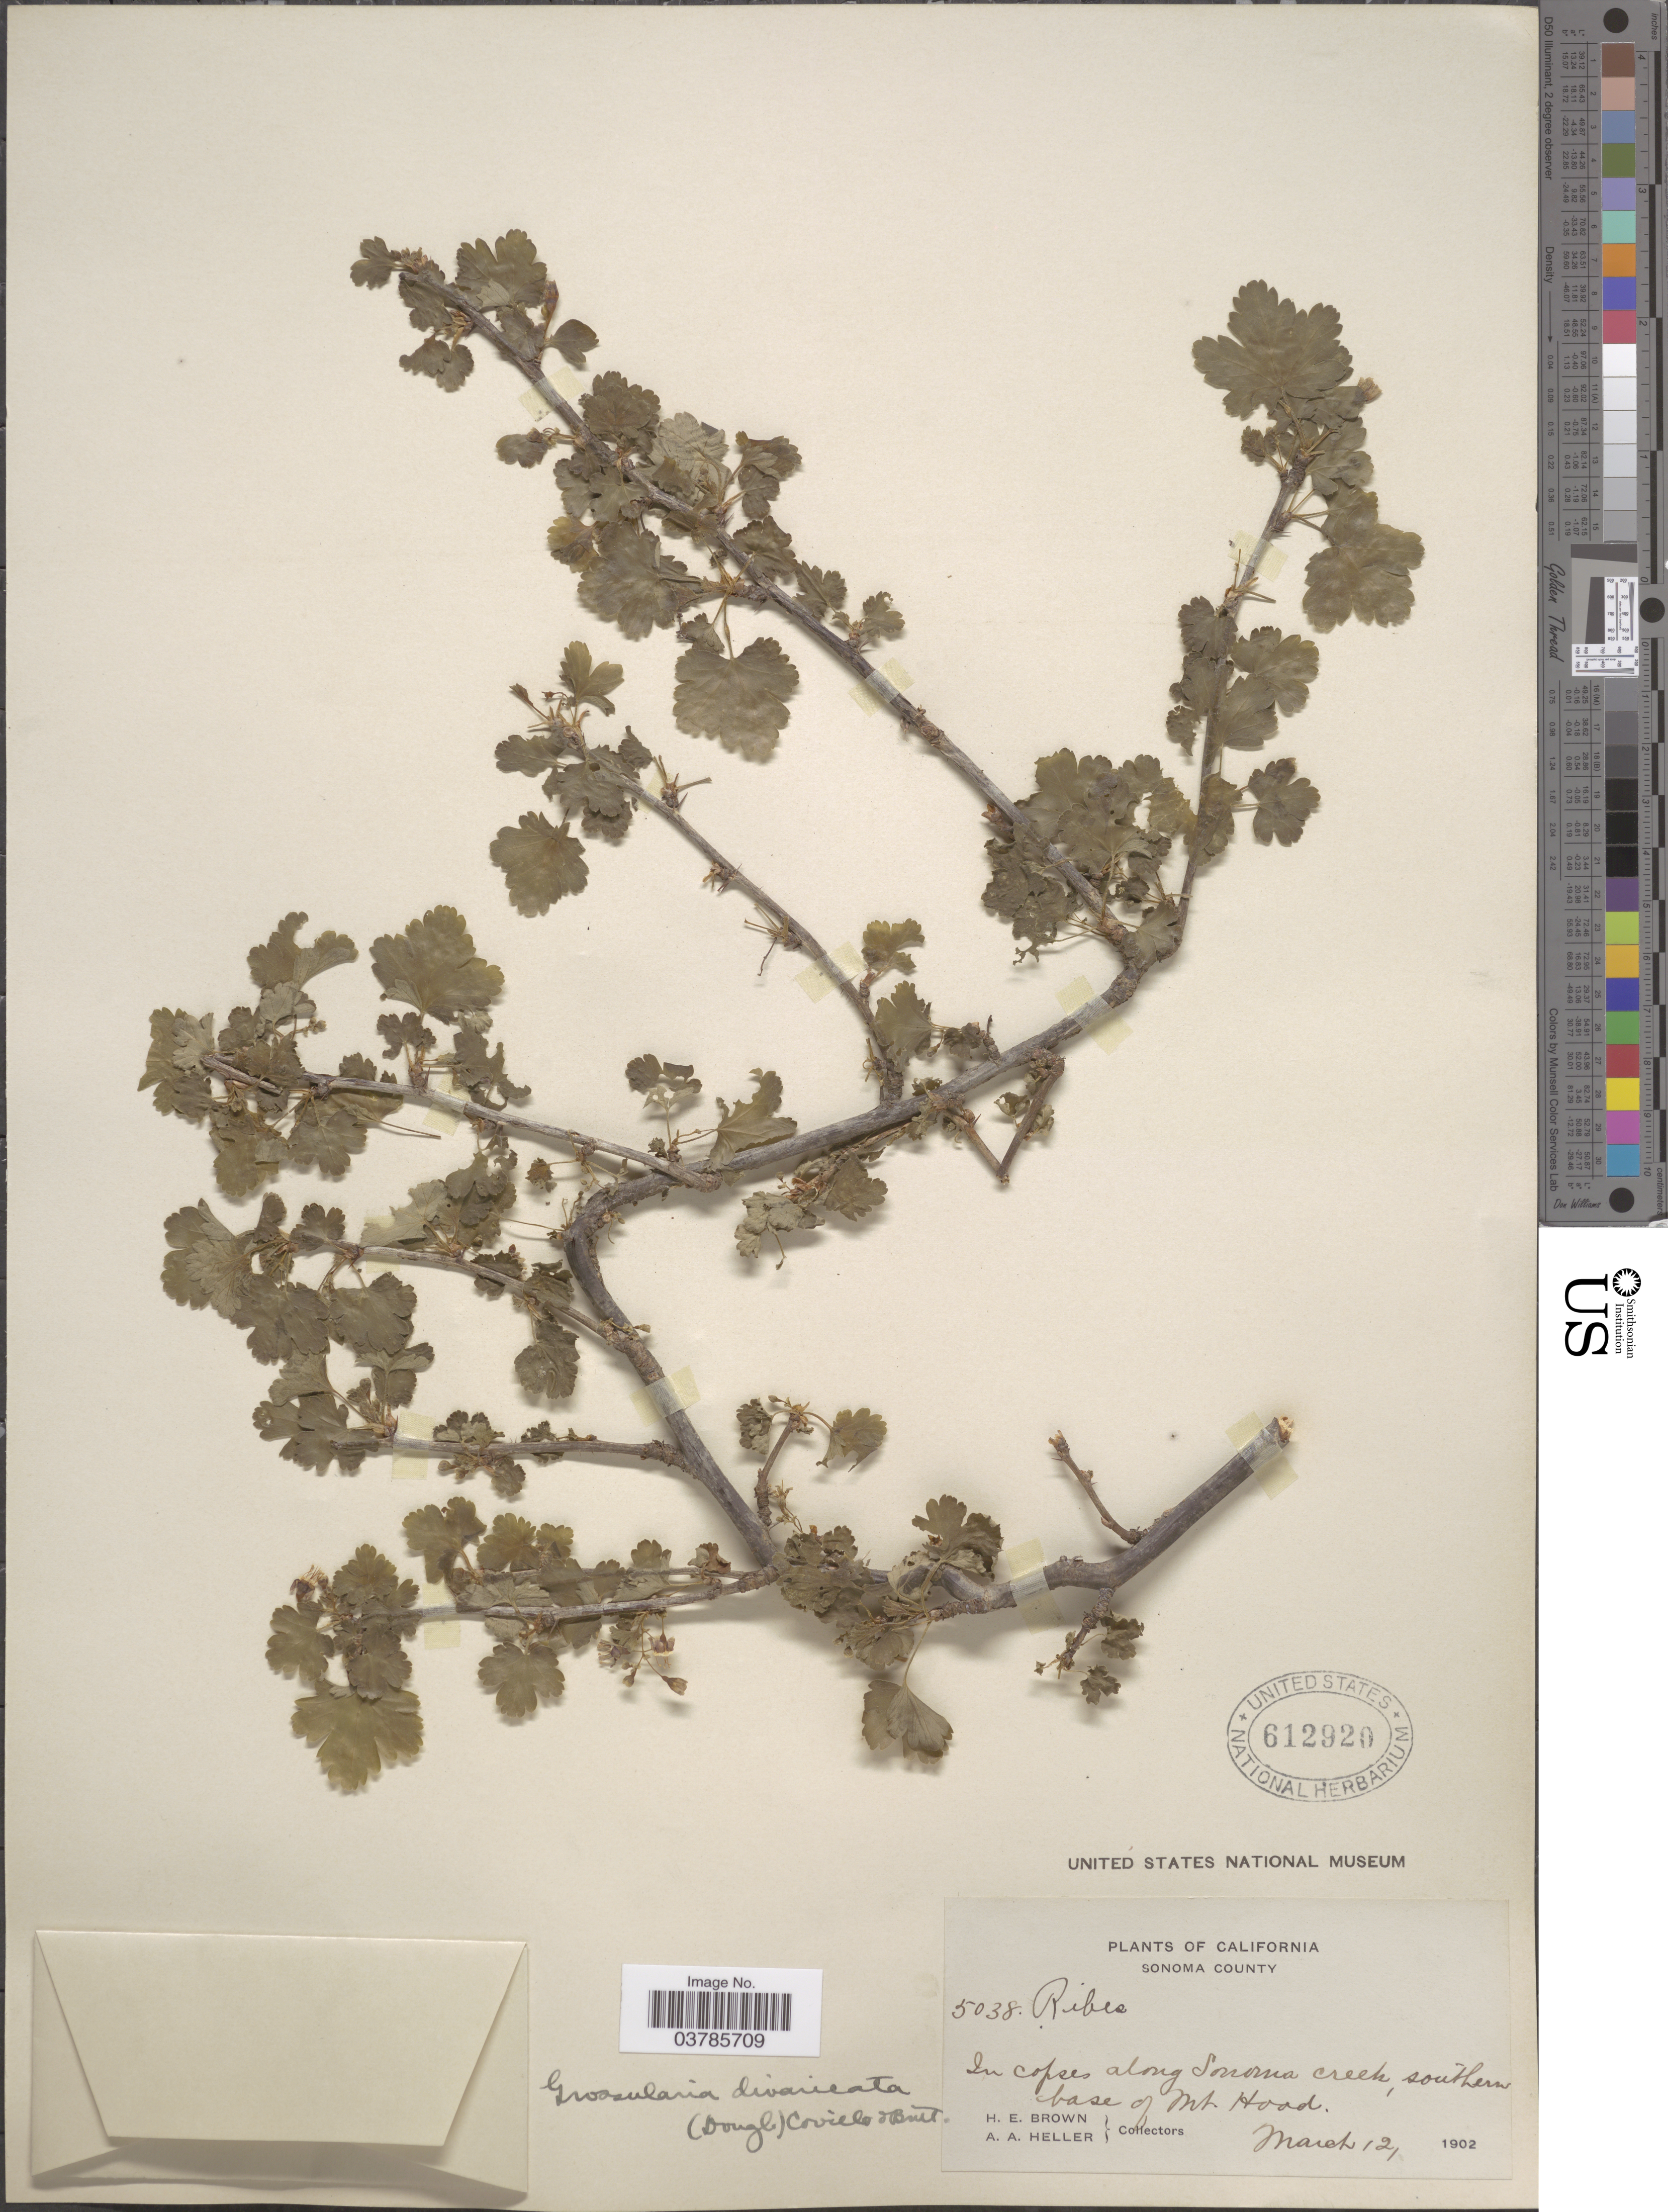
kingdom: Plantae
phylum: Tracheophyta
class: Magnoliopsida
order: Saxifragales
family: Grossulariaceae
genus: Ribes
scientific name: Ribes divaricatum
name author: Douglas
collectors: H. E. Brown & A. A. Heller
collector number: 5038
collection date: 1902-03-12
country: United States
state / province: California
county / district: Sonoma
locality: Sonoma County. In copses along Sonoma Creek, southern base of Mt. Hood.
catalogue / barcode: US 612920